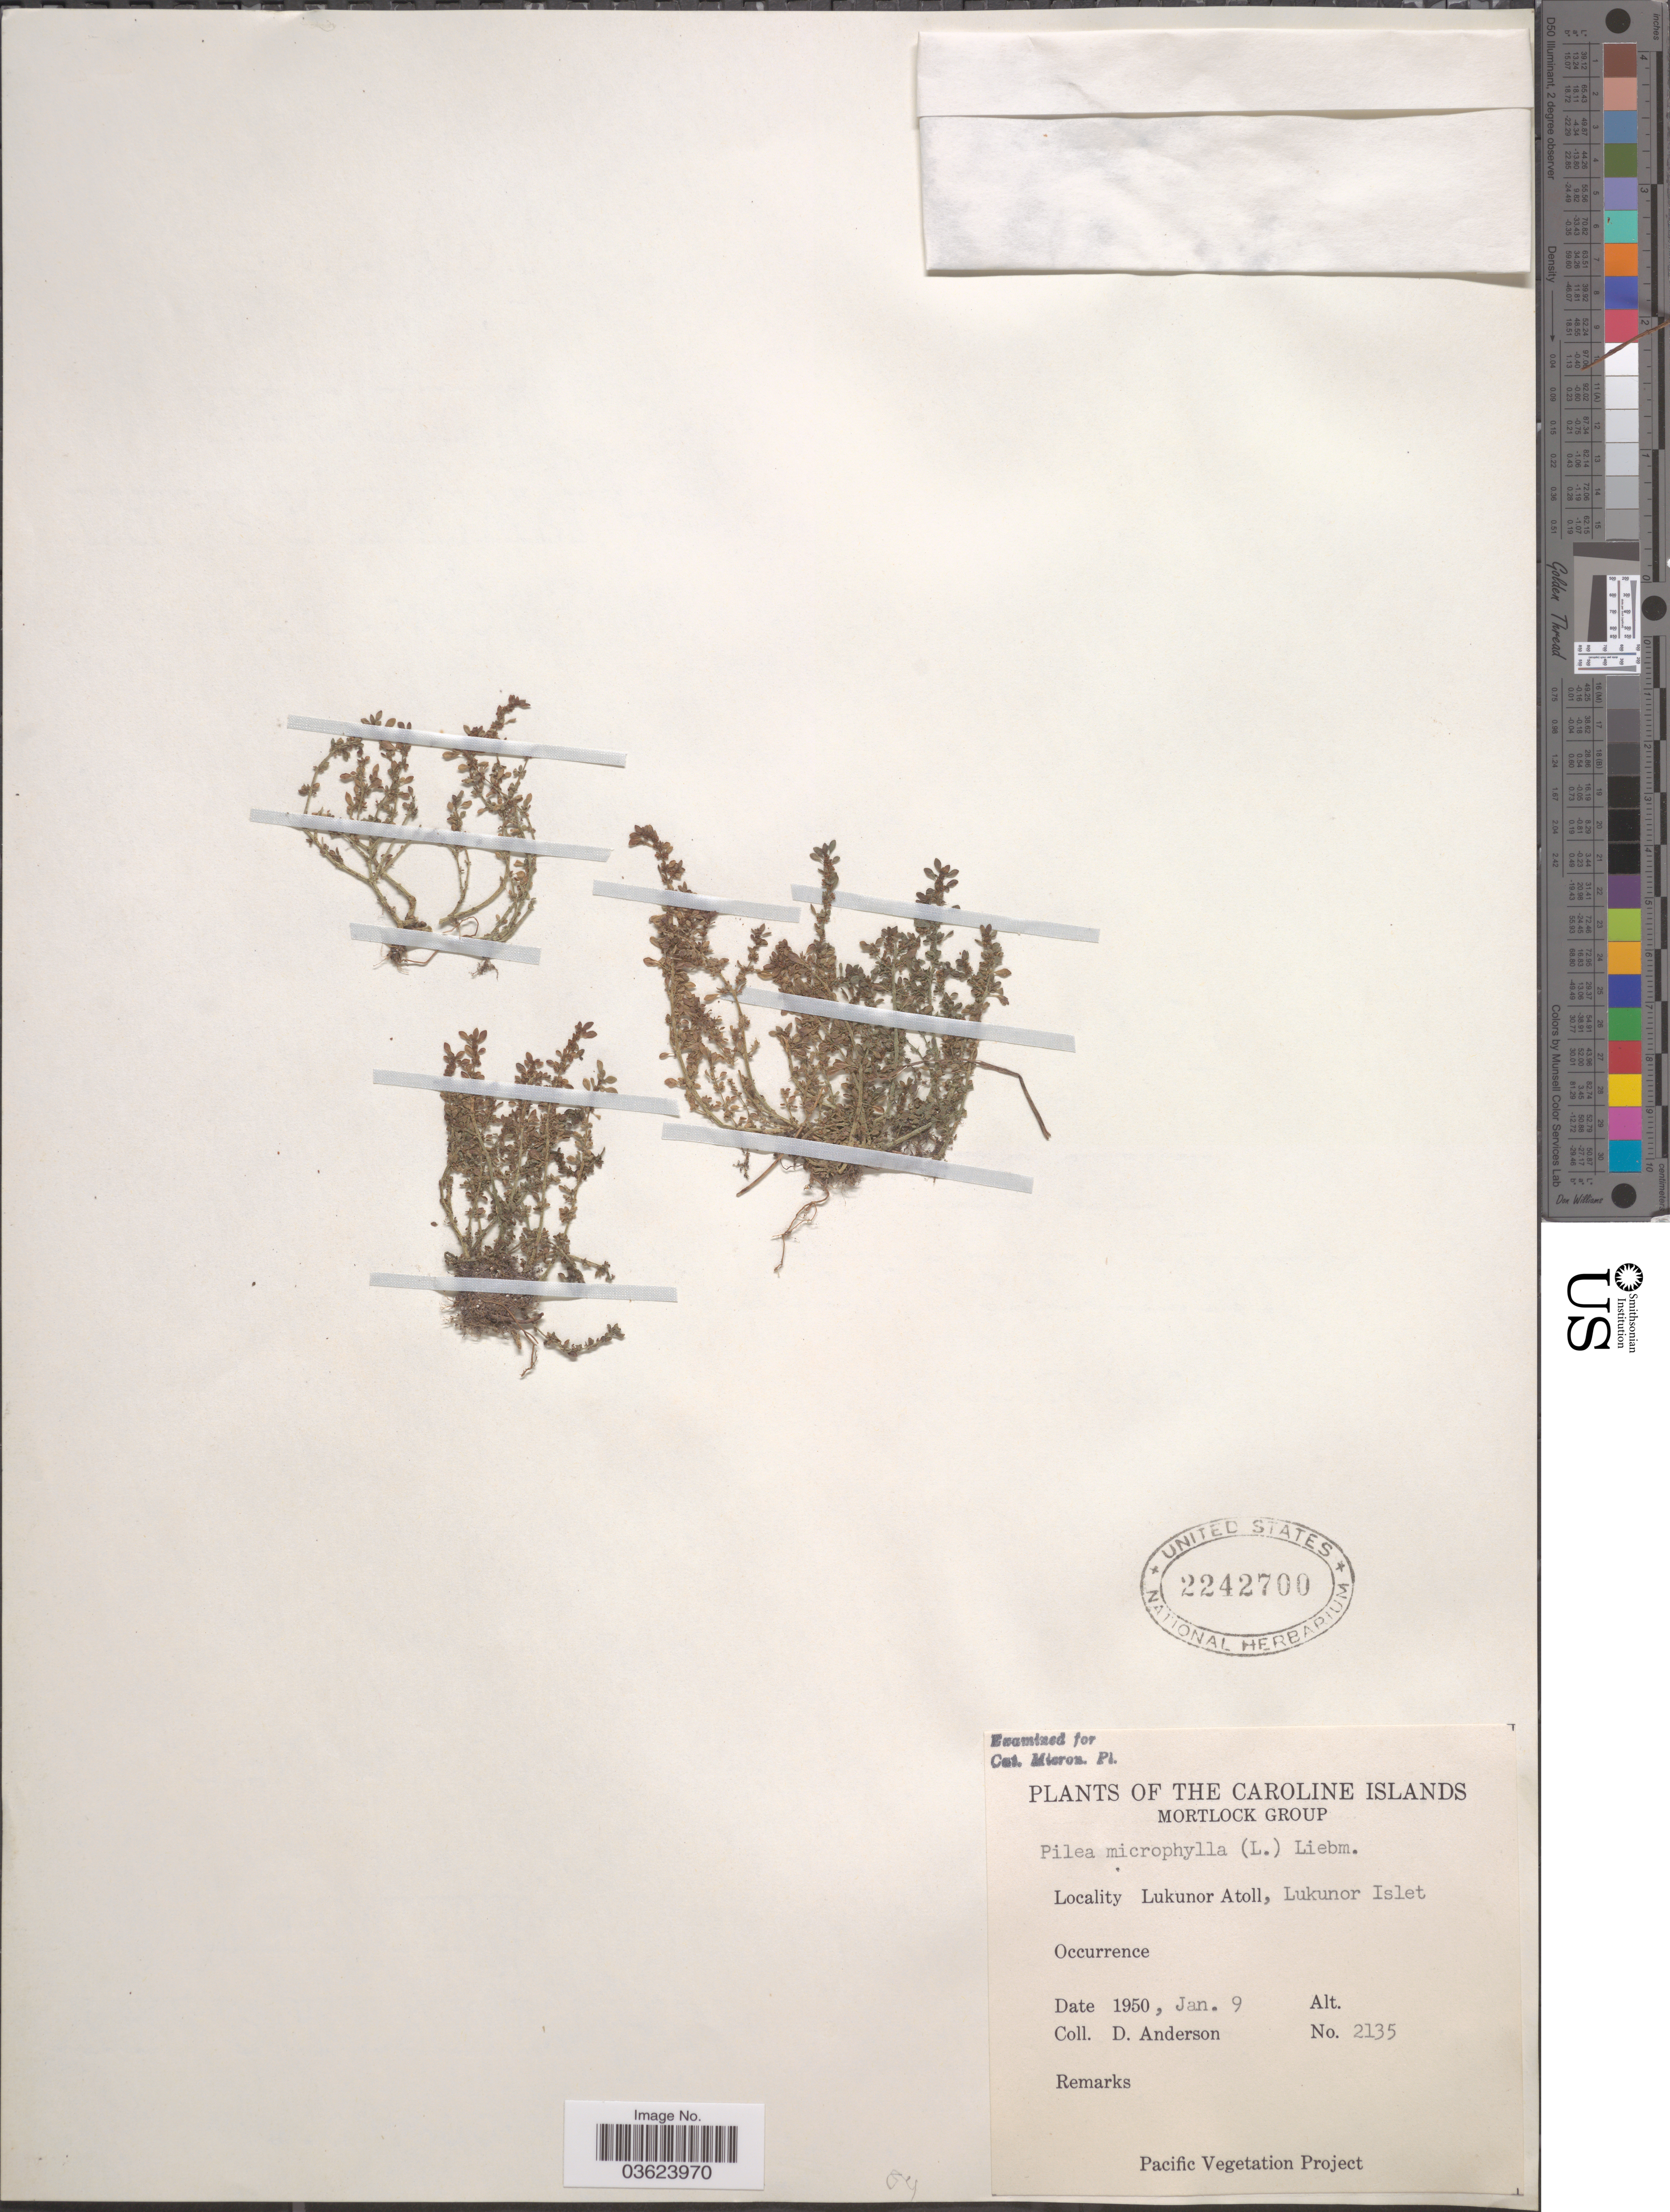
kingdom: Plantae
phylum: Tracheophyta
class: Magnoliopsida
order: Rosales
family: Urticaceae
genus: Pilea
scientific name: Pilea microphylla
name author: (L.) Liebm.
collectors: D. Anderson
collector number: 2135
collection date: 1950-01-09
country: Micronesia, Federated States of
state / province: Truk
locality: The Caroline Islands. Mortlock Group. Lukunor Atoll, Lukunor Islet.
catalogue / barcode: US 2242700